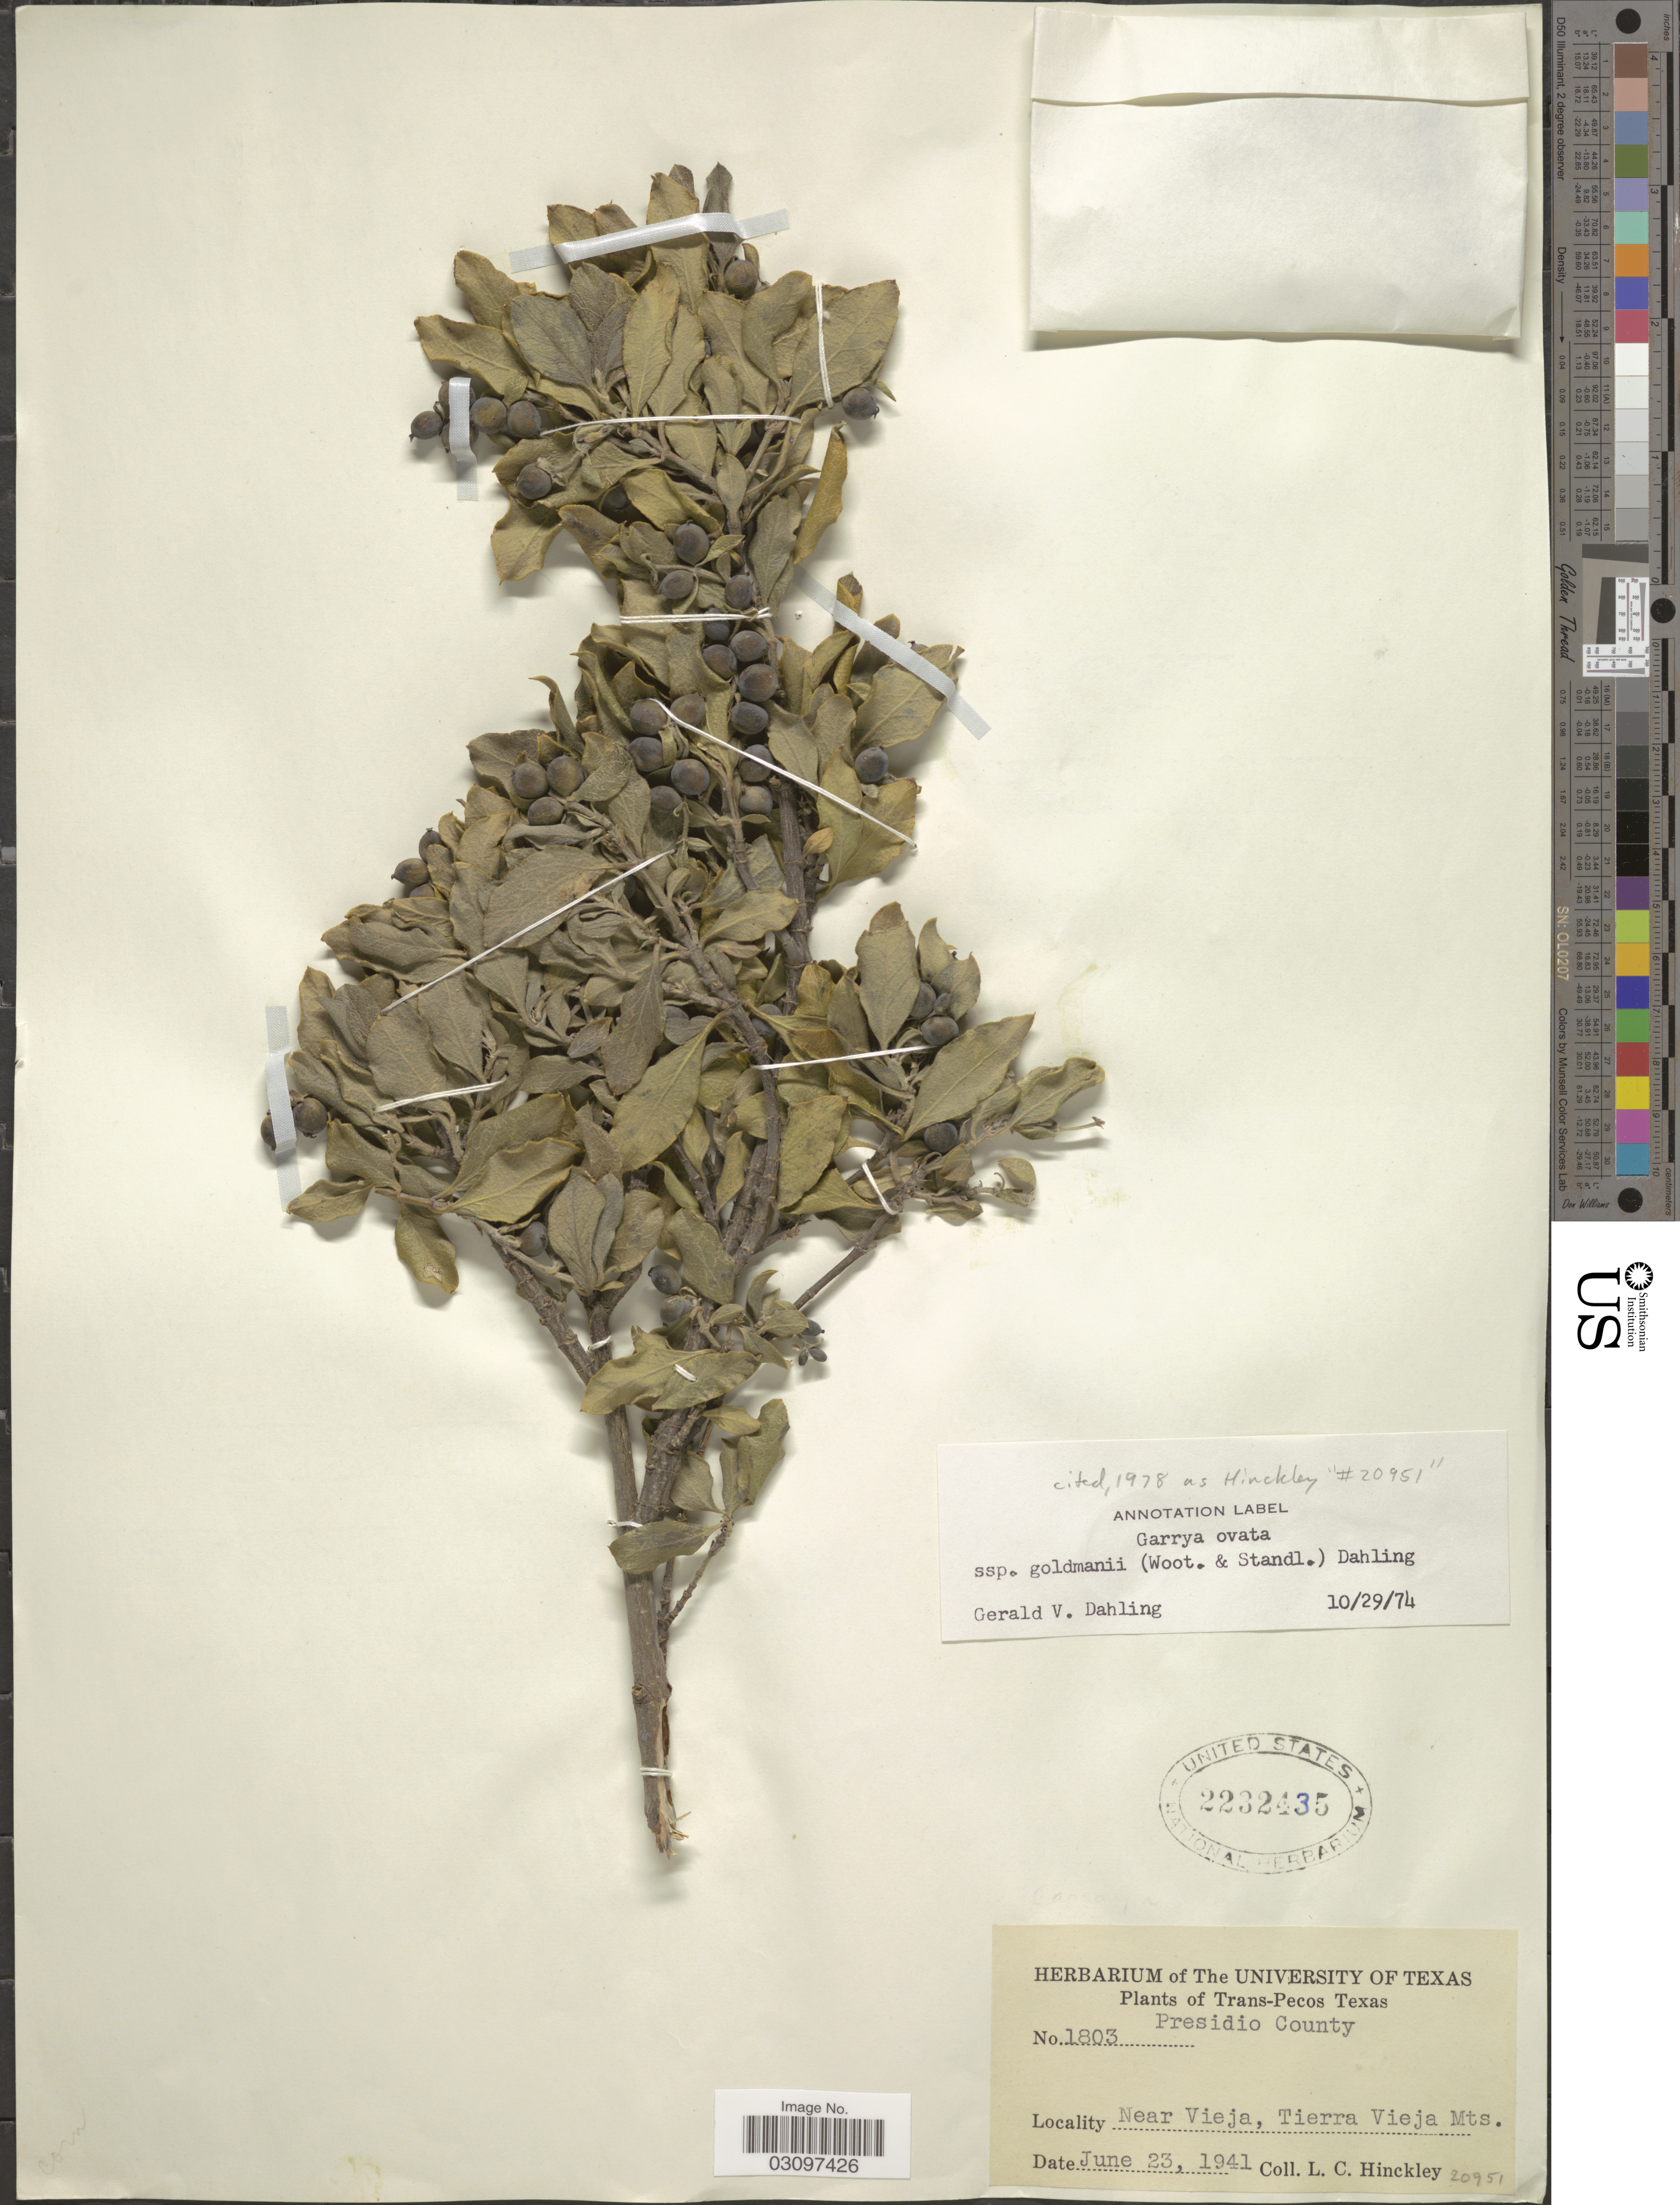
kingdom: Plantae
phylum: Tracheophyta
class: Magnoliopsida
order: Garryales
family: Garryaceae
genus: Garrya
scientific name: Garrya ovata subsp. goldmanii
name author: (Wooton & Standl.) Dahling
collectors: L. Hinckley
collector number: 1803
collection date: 1941-06-23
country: United States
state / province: Texas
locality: Trans-Pecas Texas. Presidio County. Near Vieja, Tierra Vieja Mts.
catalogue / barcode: US 2232435